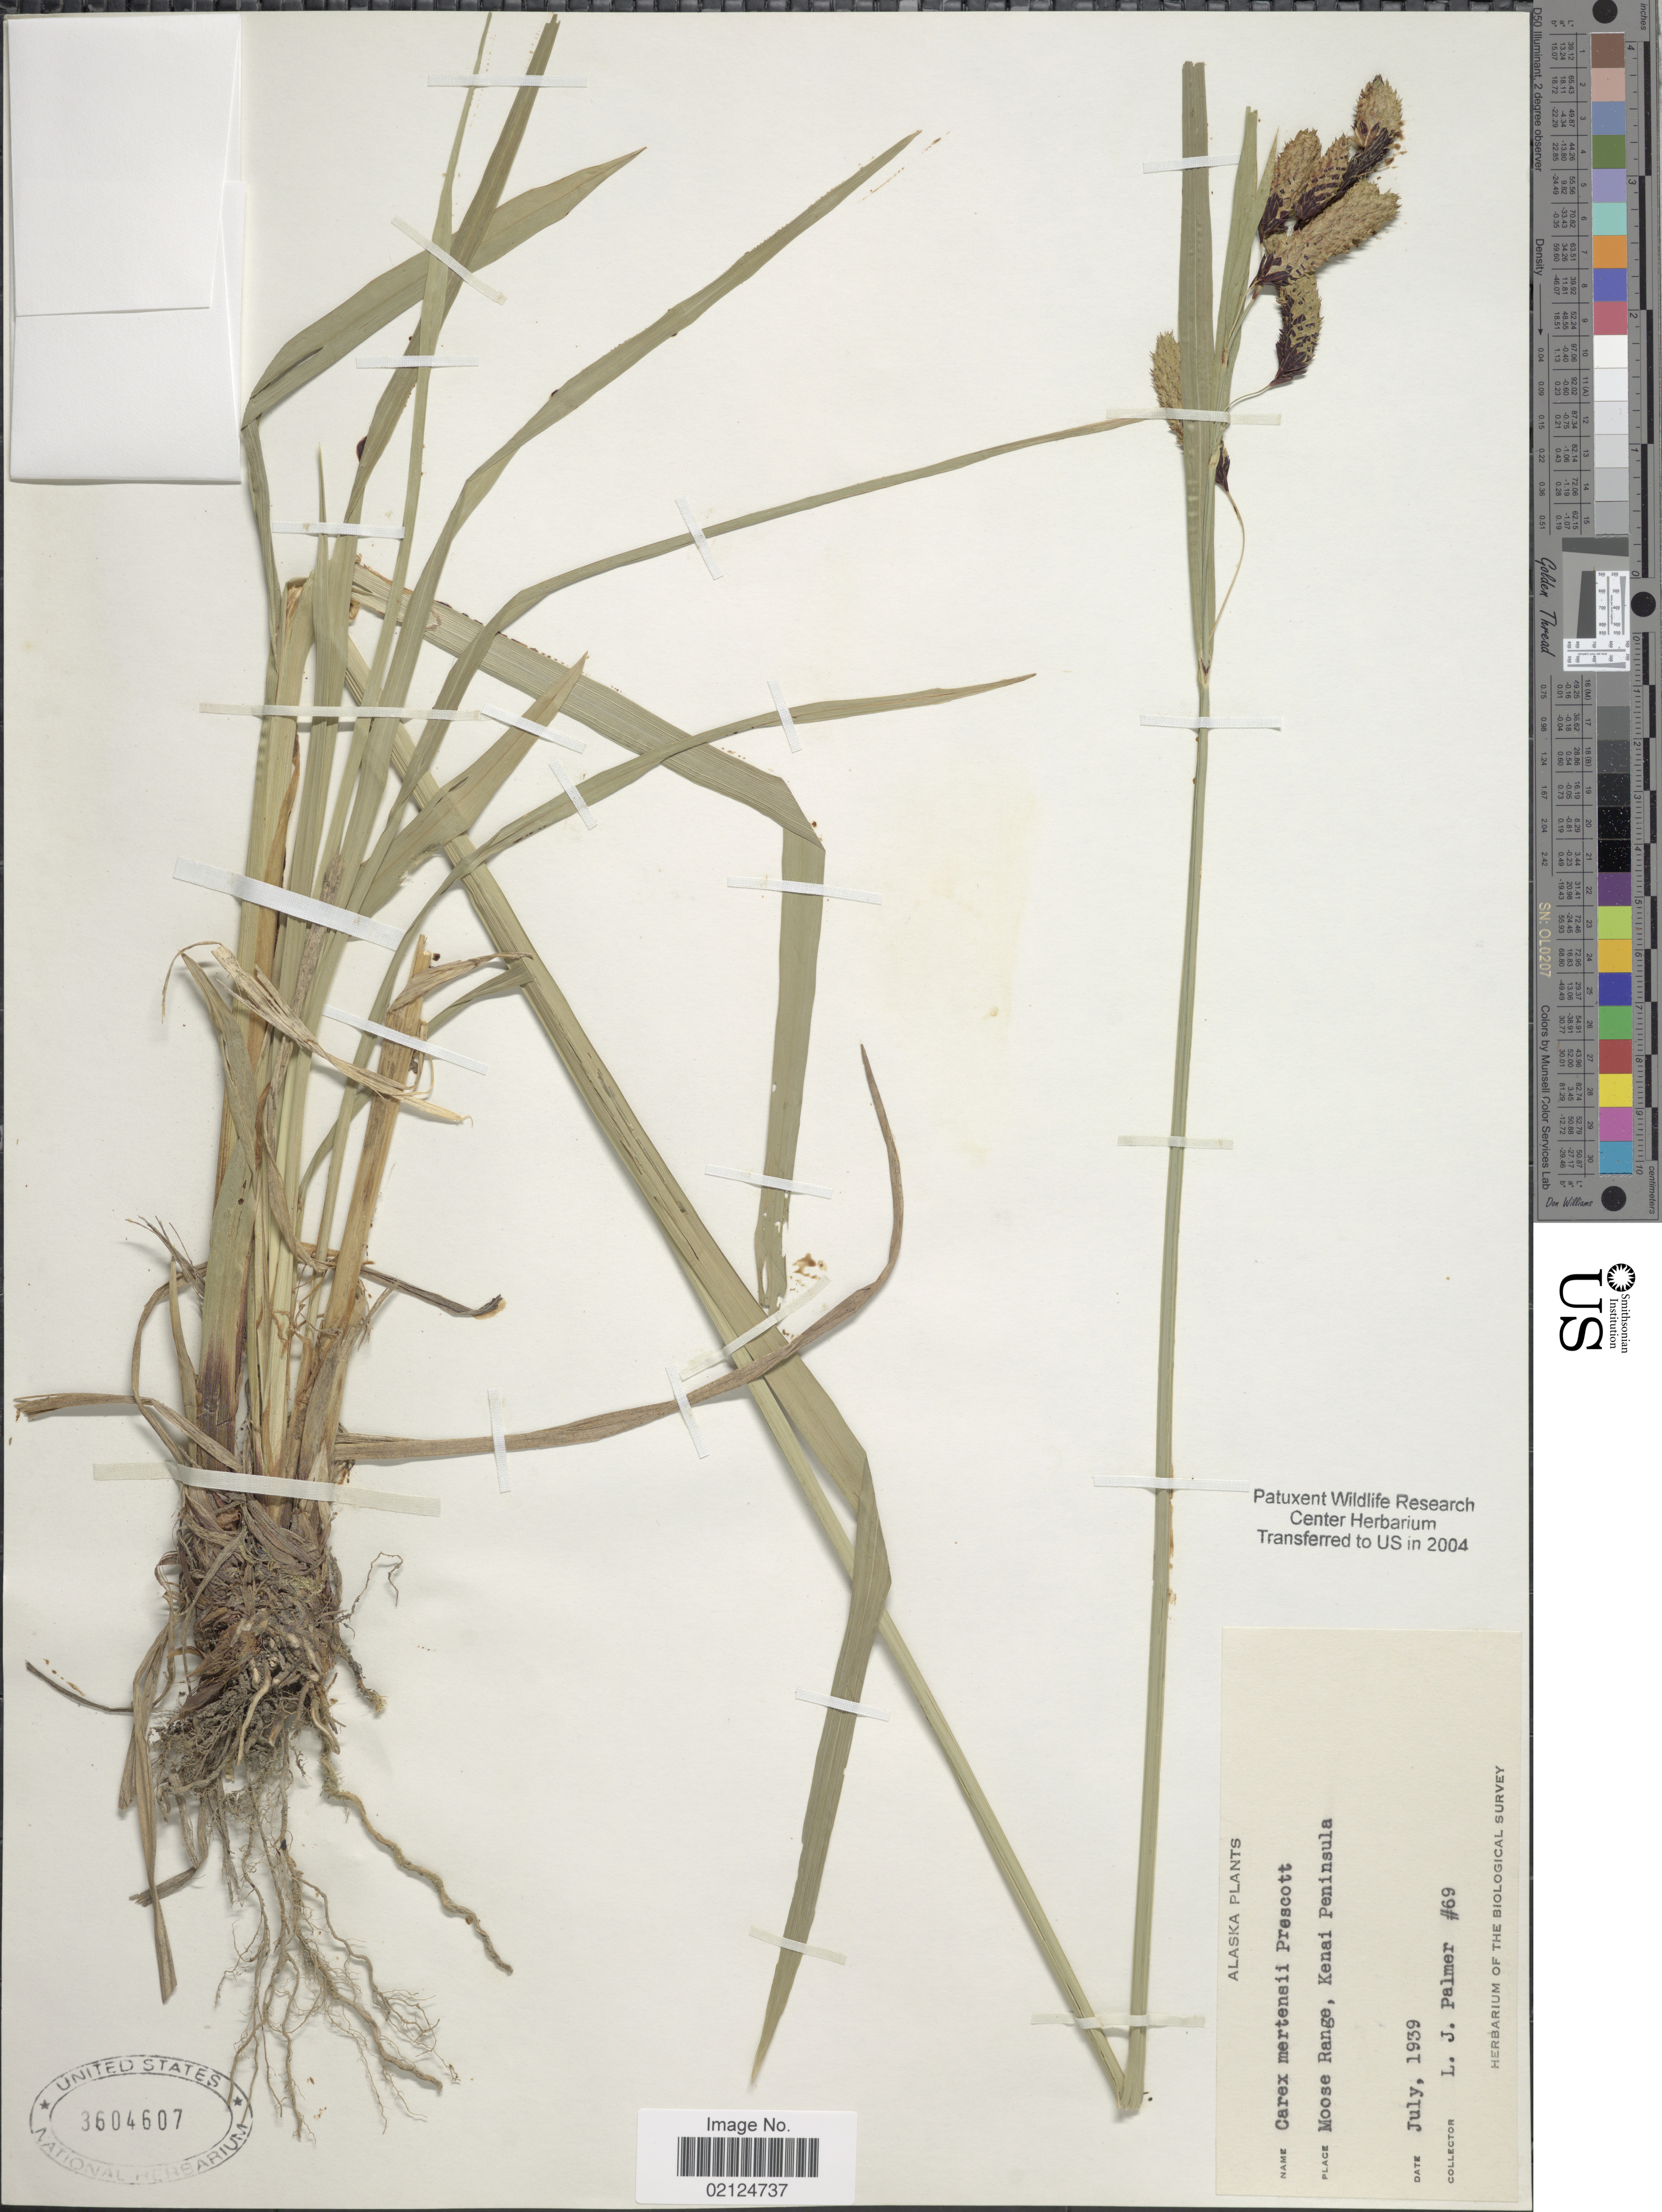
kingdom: Plantae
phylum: Tracheophyta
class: Liliopsida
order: Poales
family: Cyperaceae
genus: Carex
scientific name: Carex mertensii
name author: J.D. Prescott ex Bong.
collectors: L. J. Palmer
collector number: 69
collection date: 1939-07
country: United States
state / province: Alaska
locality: Moose Range, Kenai Peninsula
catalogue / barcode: US 3604607